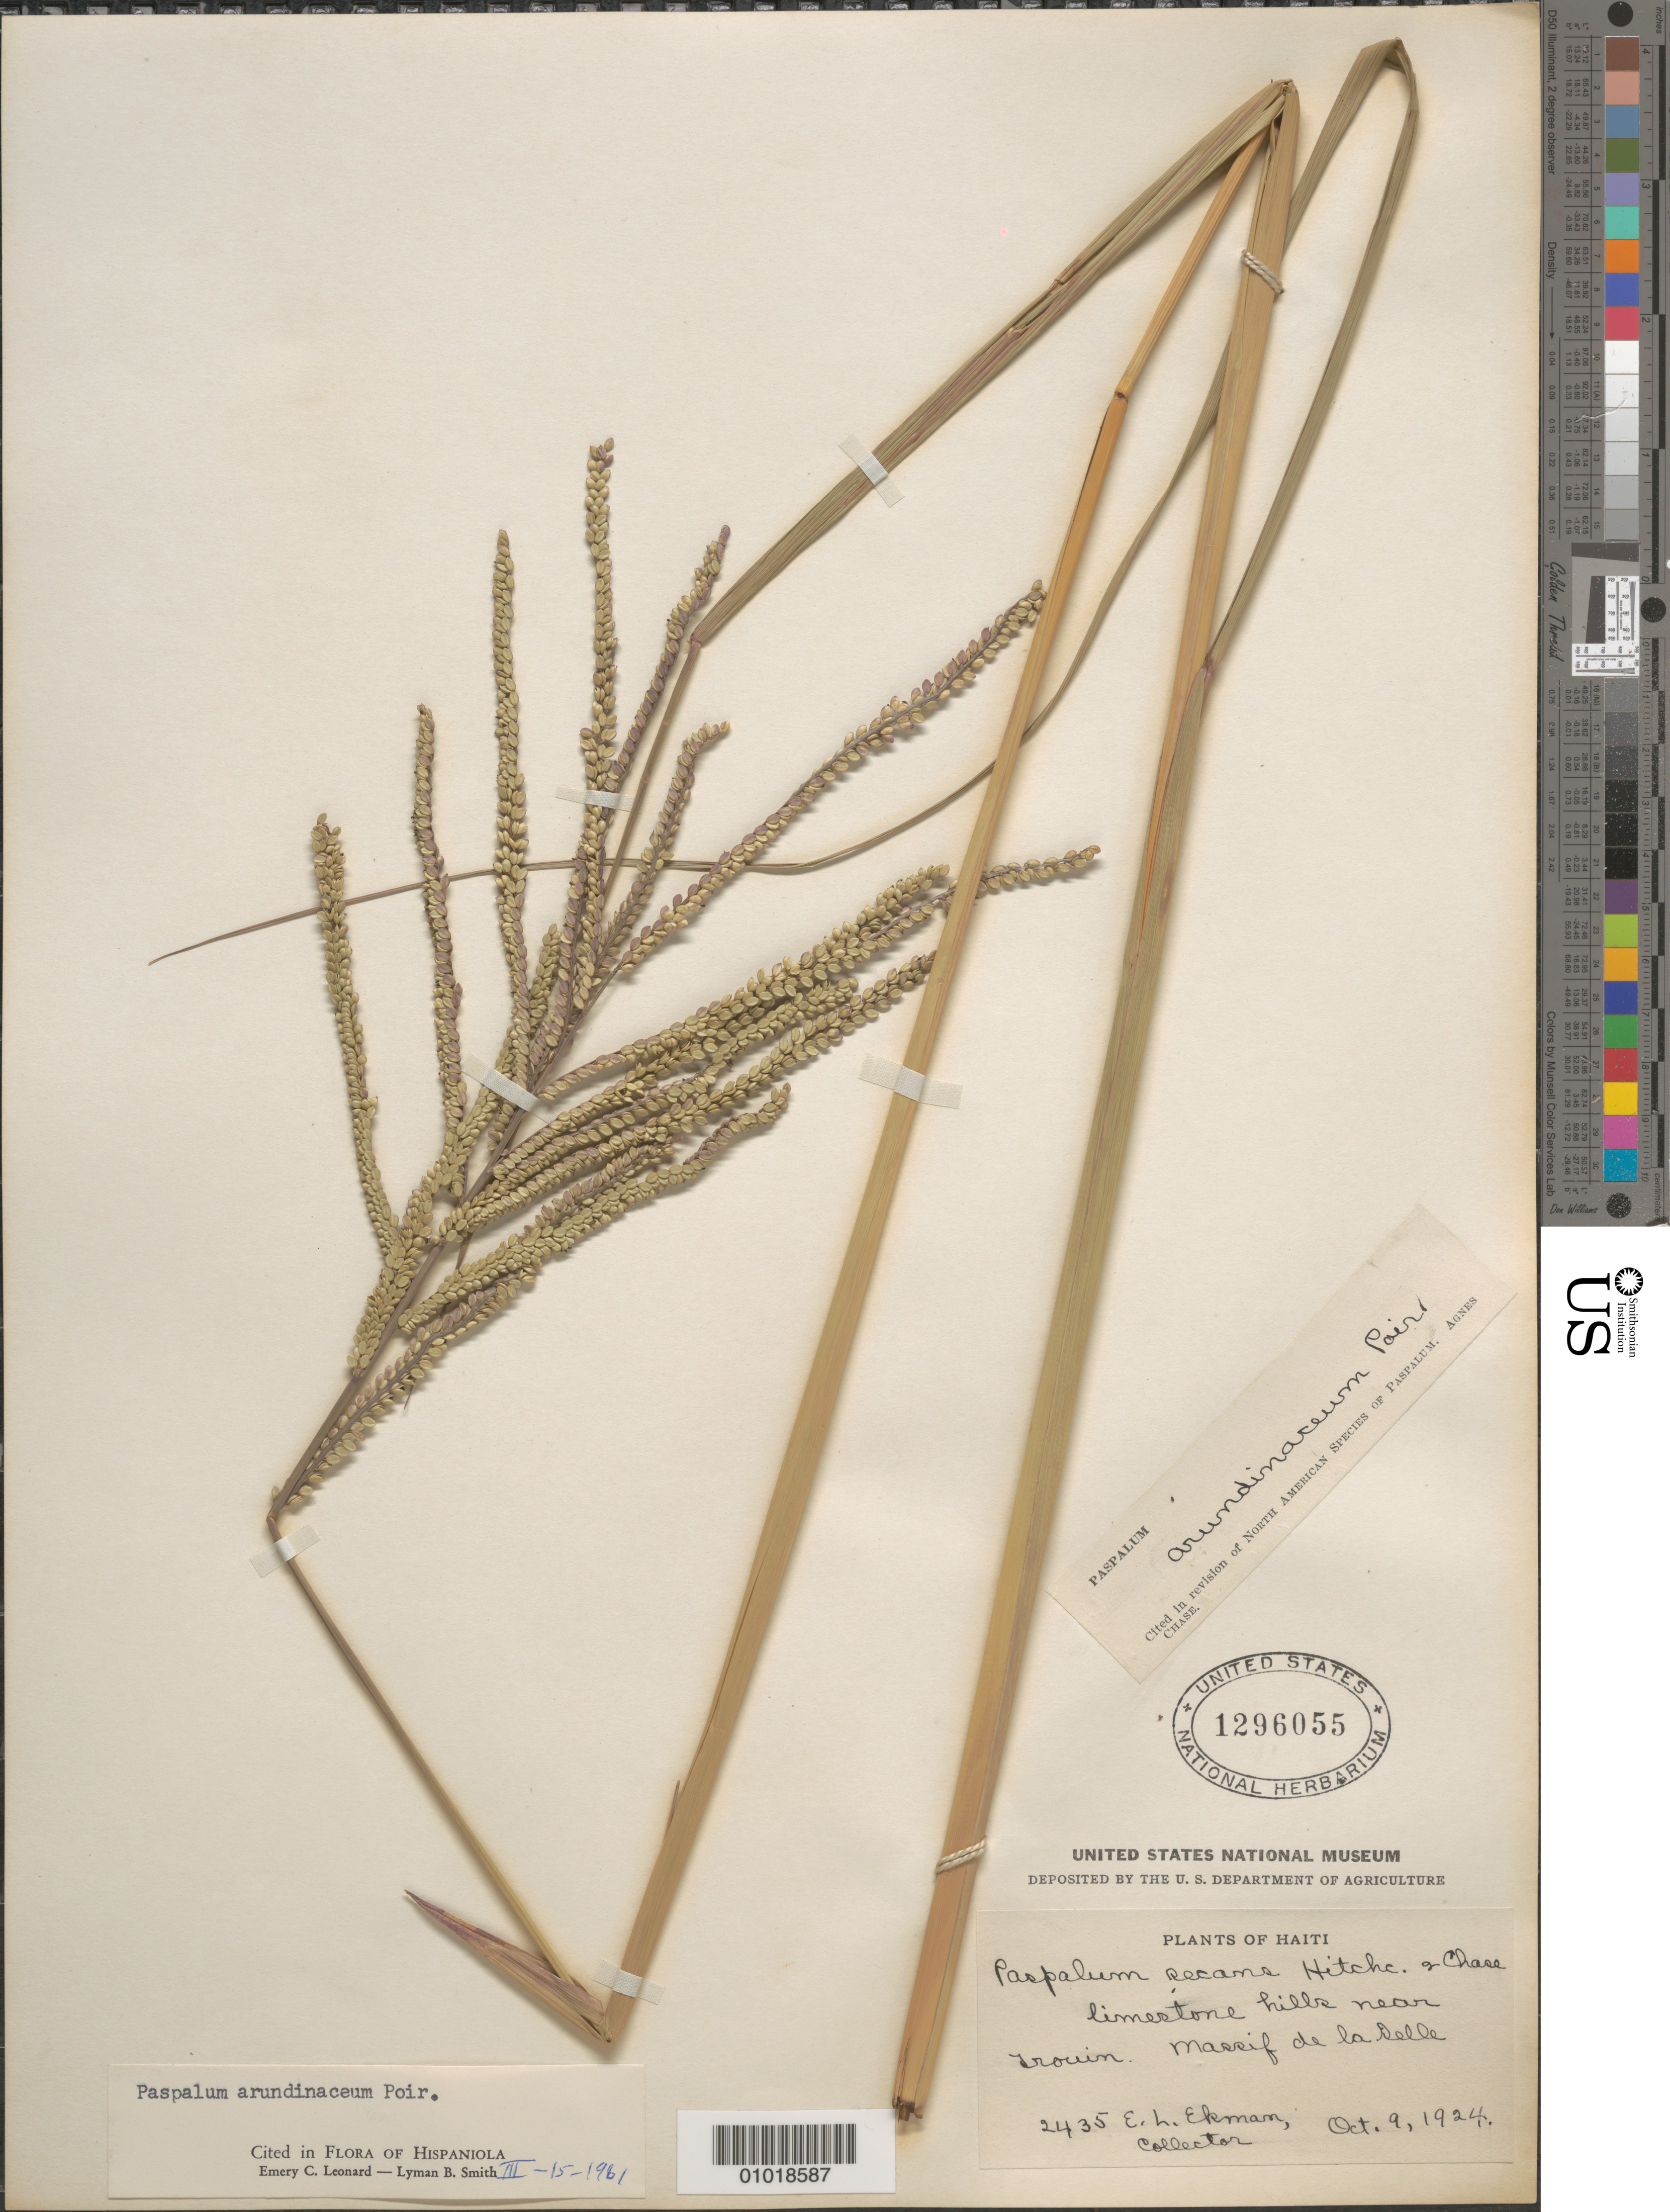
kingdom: Plantae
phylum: Tracheophyta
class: Liliopsida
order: Poales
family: Poaceae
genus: Paspalum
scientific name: Paspalum arundinaceum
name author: Poir.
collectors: E. L. Ekman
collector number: H 2435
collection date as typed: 09 Oct 1924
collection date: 1924-10-09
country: Haiti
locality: Limestone hills near Jrouin [sp]. Massif de la Belle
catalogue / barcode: US 1296055